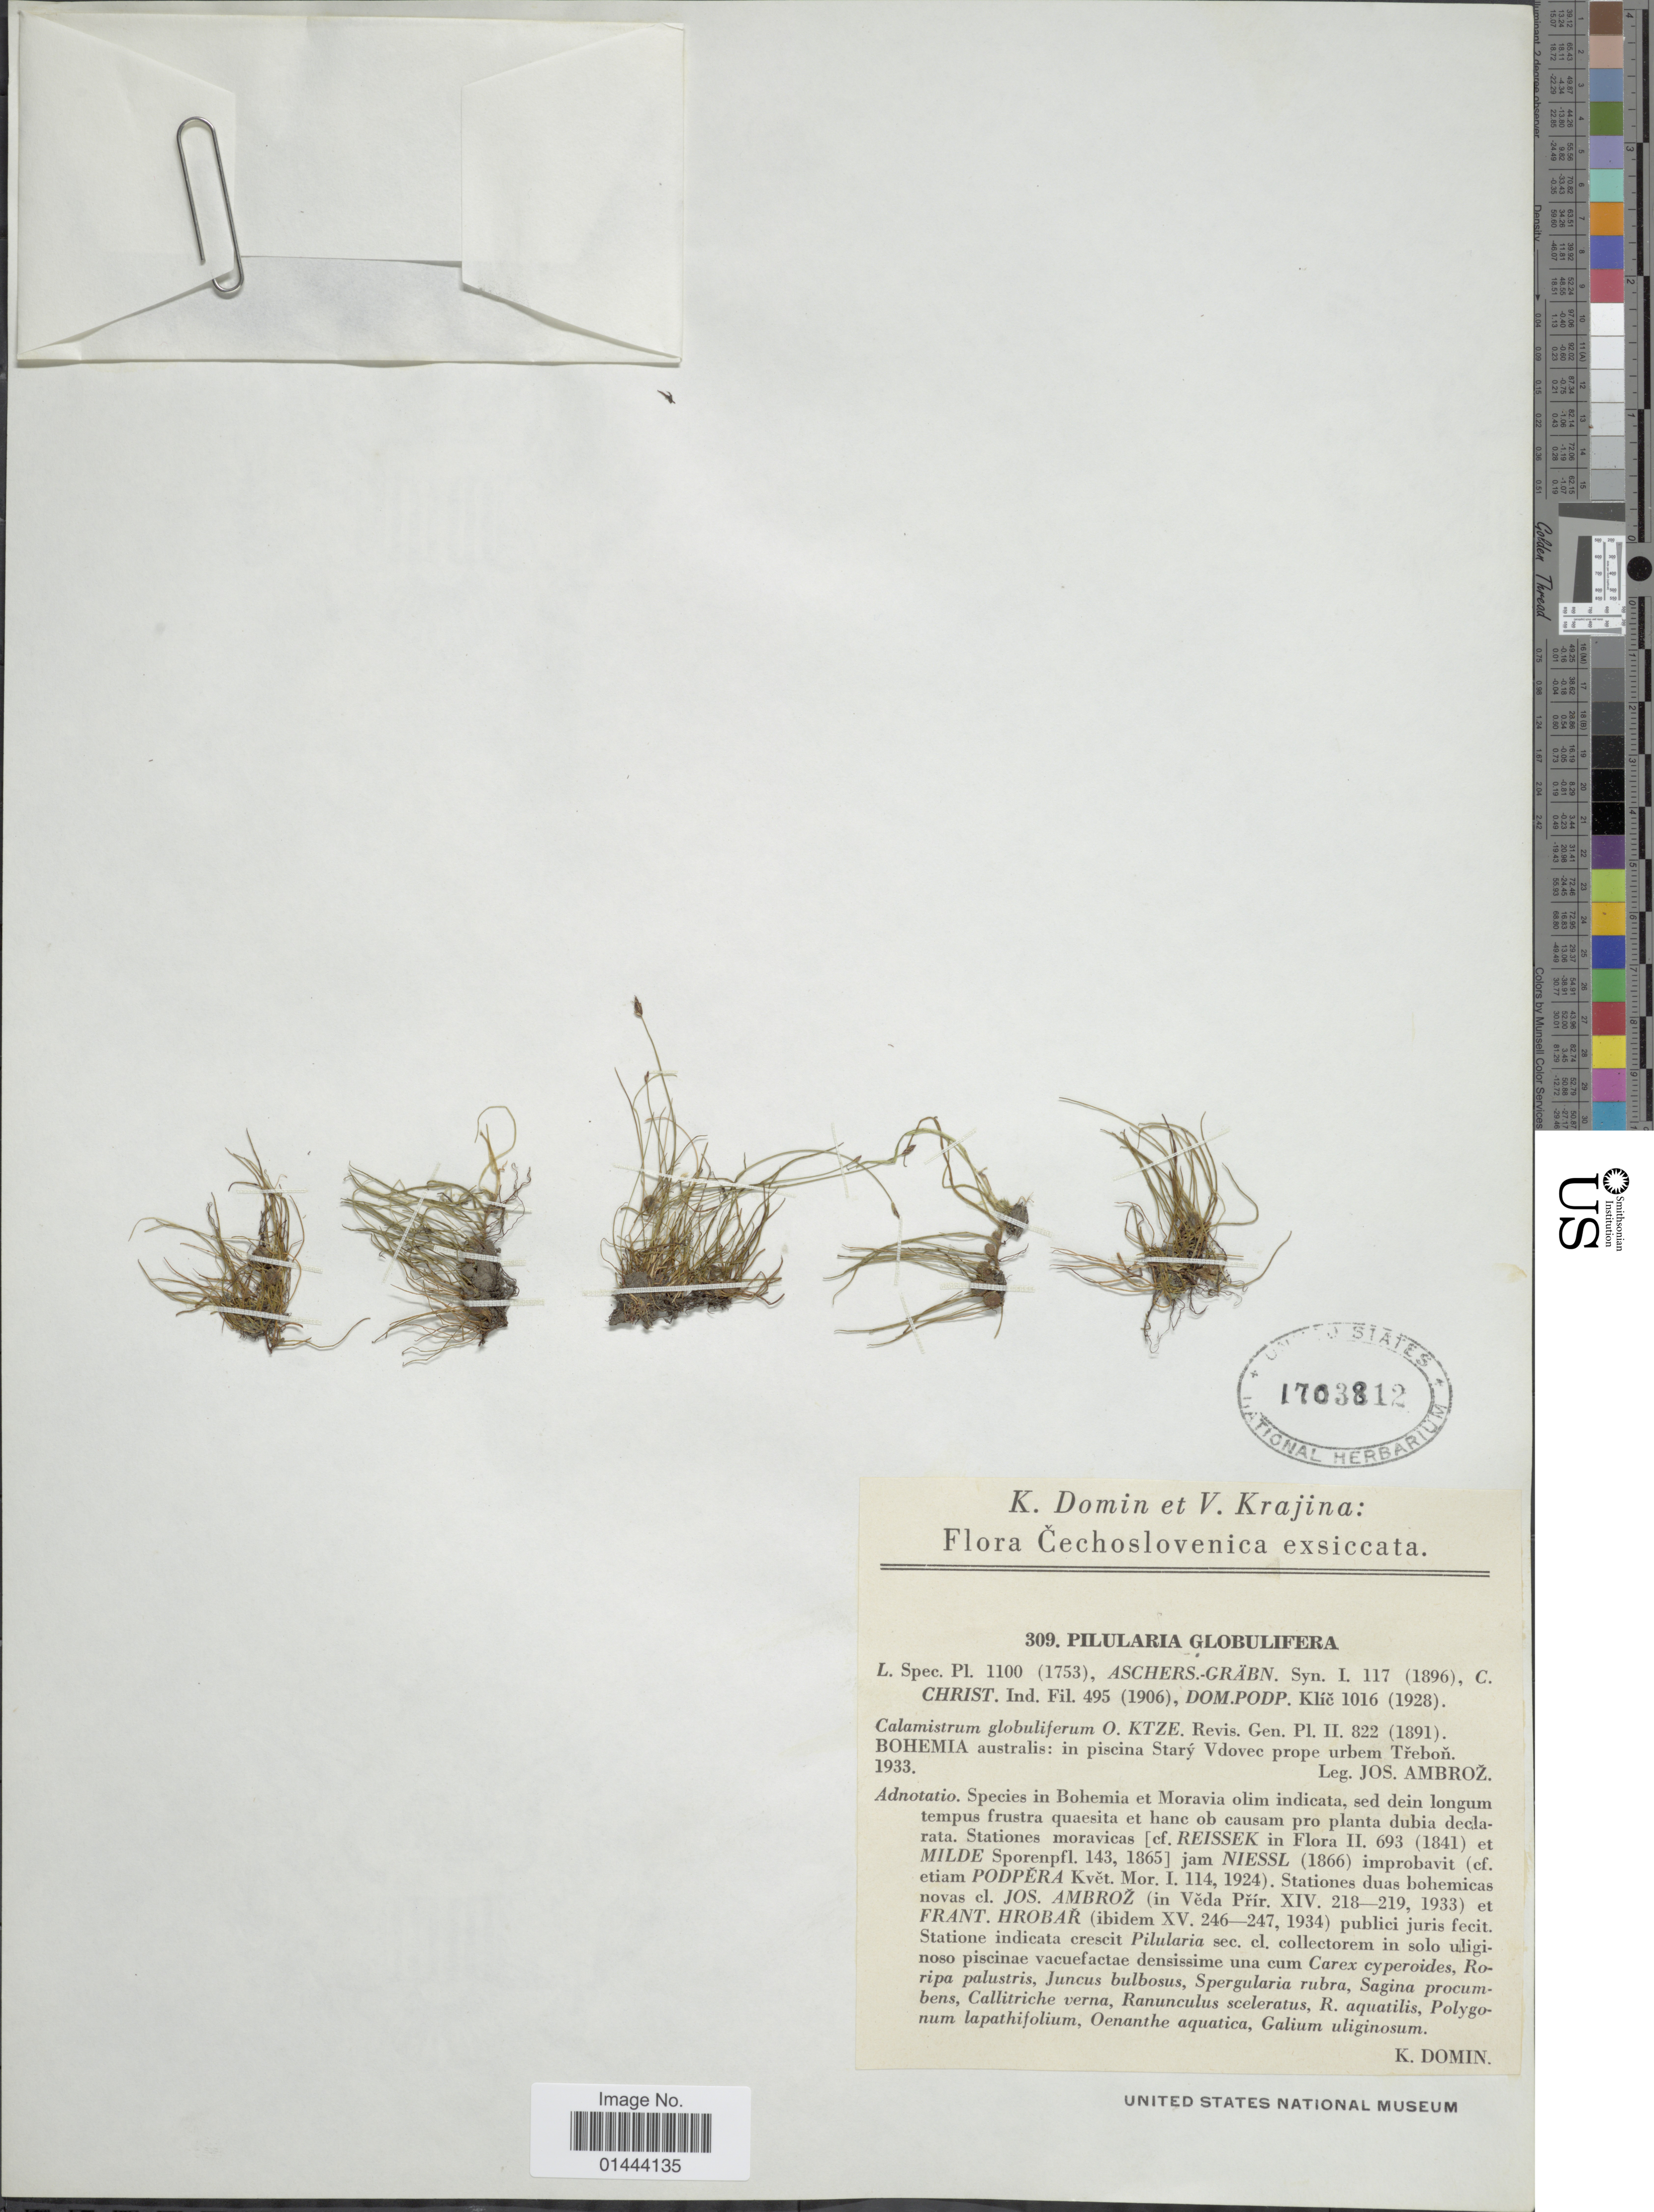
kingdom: Plantae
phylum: Tracheophyta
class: Polypodiopsida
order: Salviniales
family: Marsileaceae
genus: Pilularia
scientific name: Pilularia globulifera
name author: L.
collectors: J. Ambroz & K. Domin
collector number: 309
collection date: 1933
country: Czechia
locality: Bohemia australis: in piscina Starý Vdovoc prope urbe, Trebon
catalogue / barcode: US 1703812